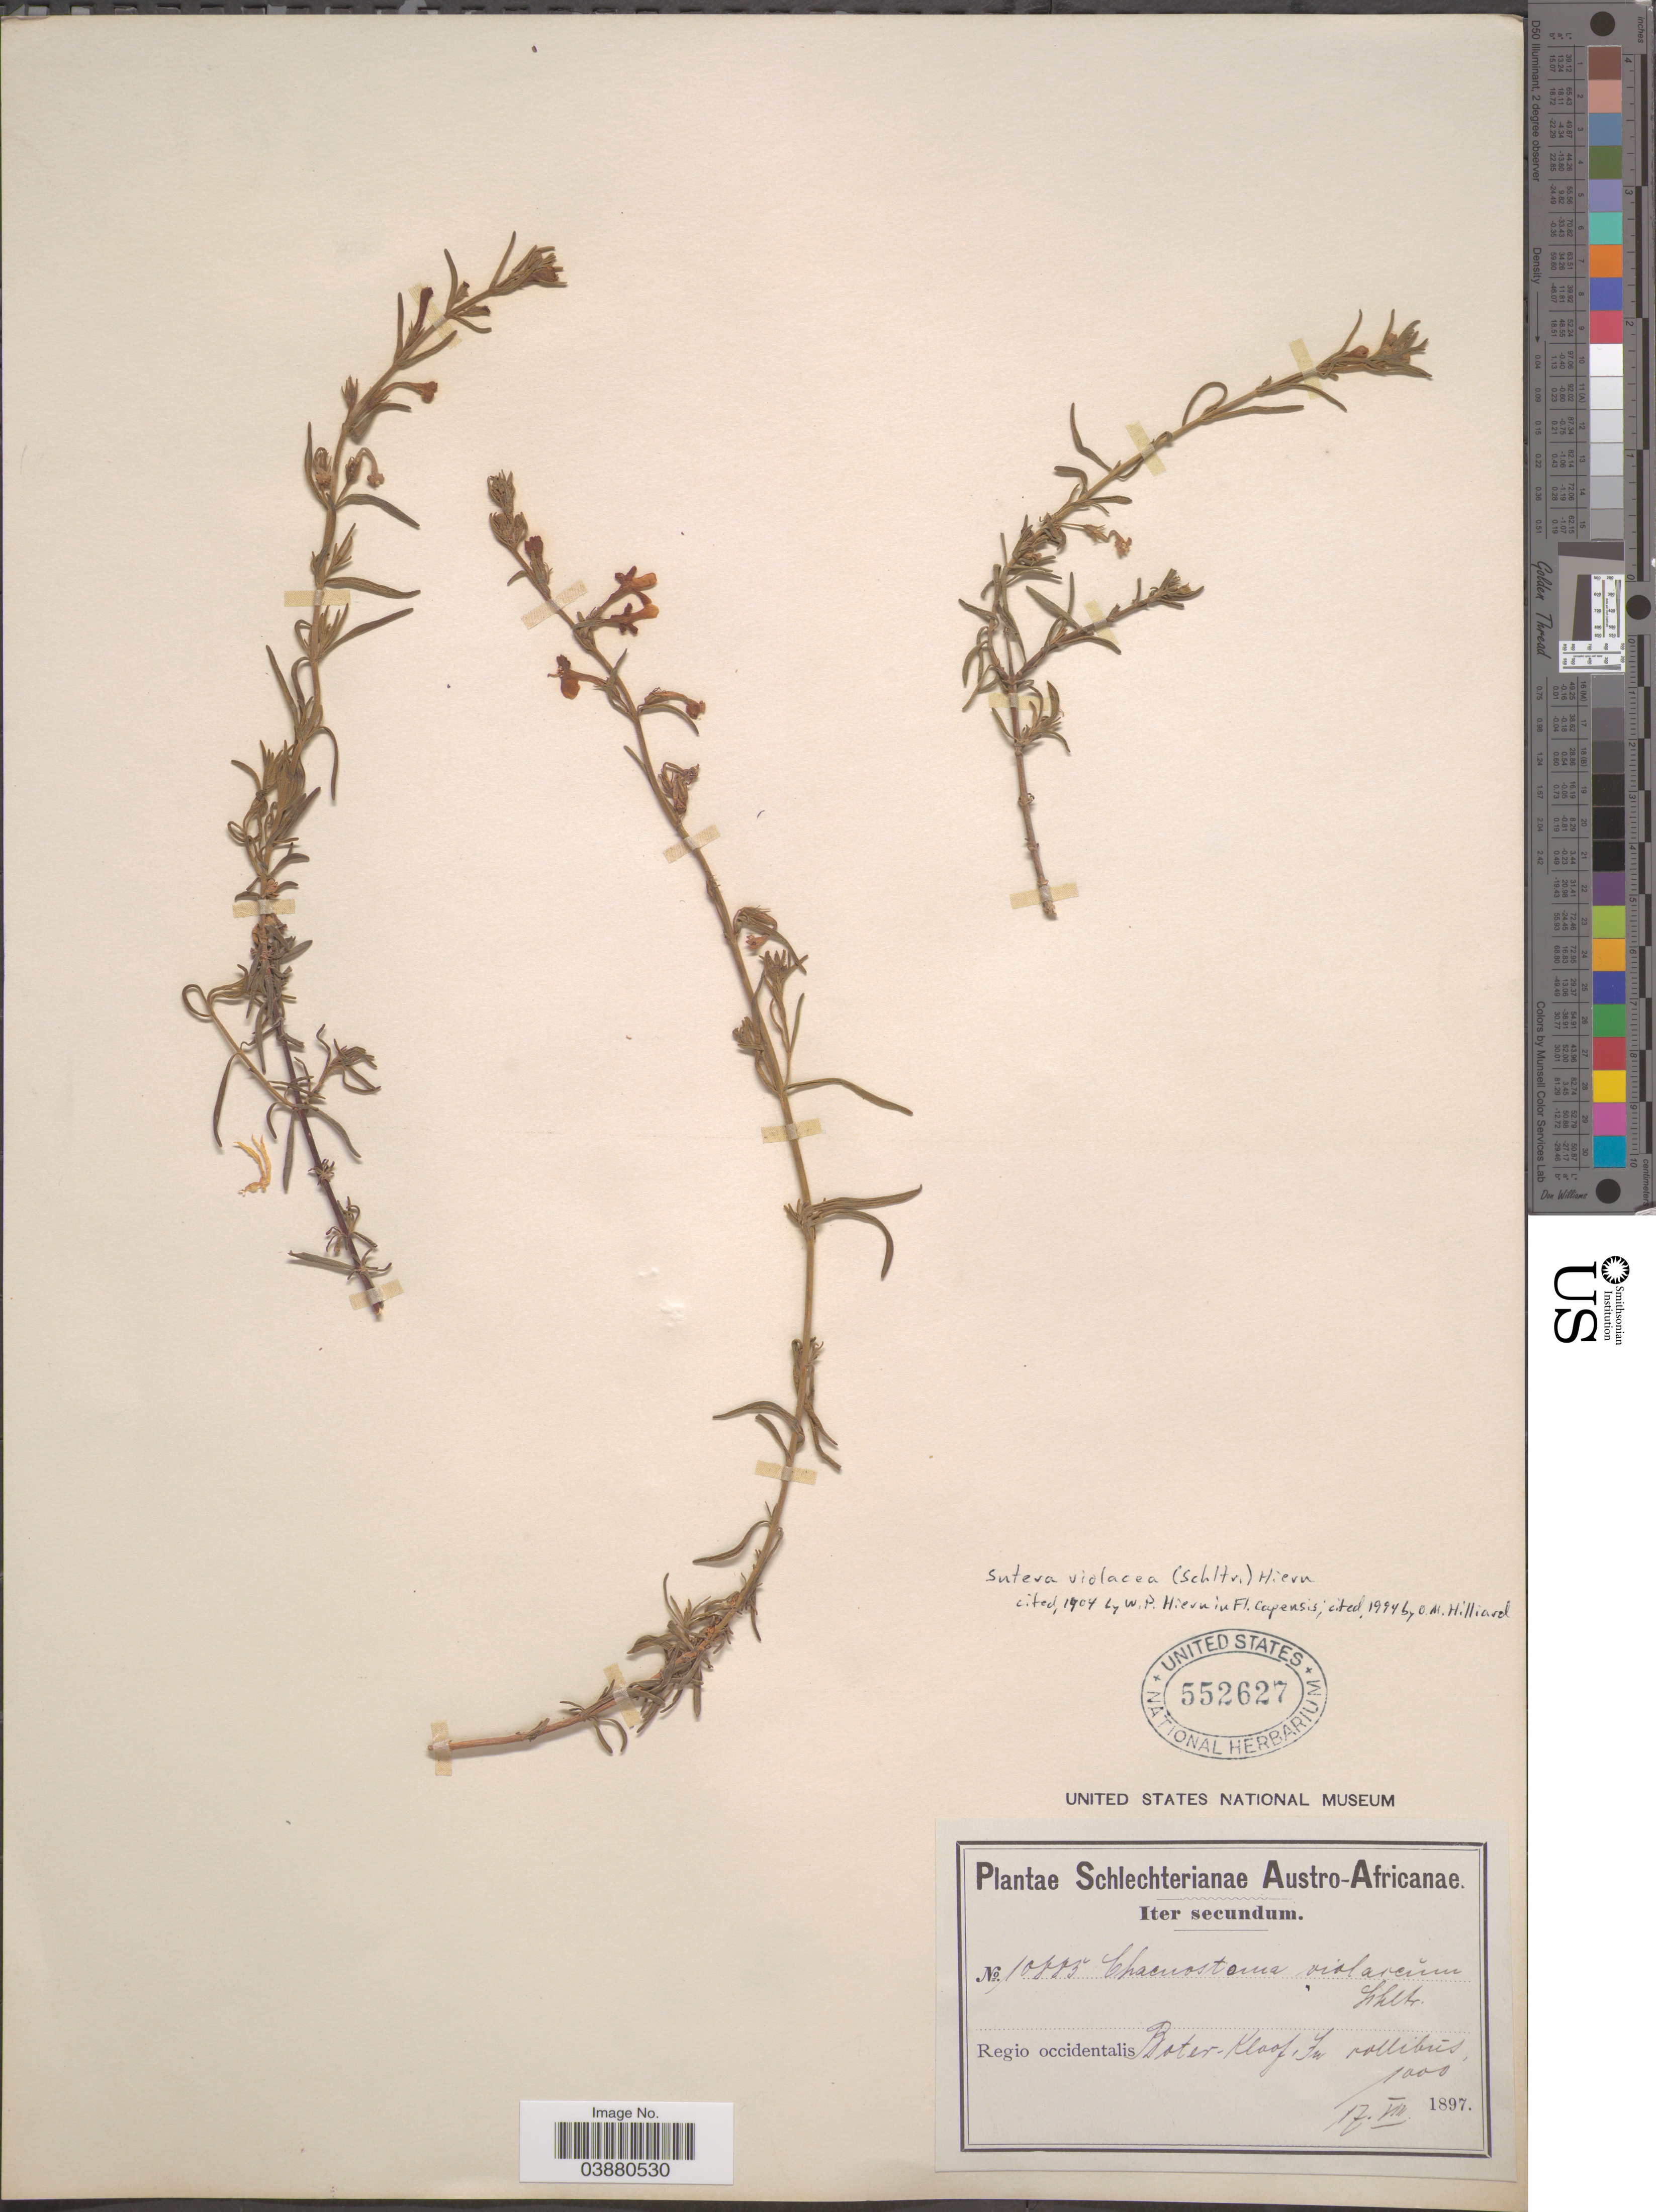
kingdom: Plantae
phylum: Tracheophyta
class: Magnoliopsida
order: Lamiales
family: Scrophulariaceae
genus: Sutera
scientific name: Sutera violacea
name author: (Schltr.) Hiern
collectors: Schlechter, --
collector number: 10885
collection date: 1897-08-17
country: South Africa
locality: Austro-Africanae. Regio occidentalis. Boter-Kloof. In collibus.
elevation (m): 305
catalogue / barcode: US 552627